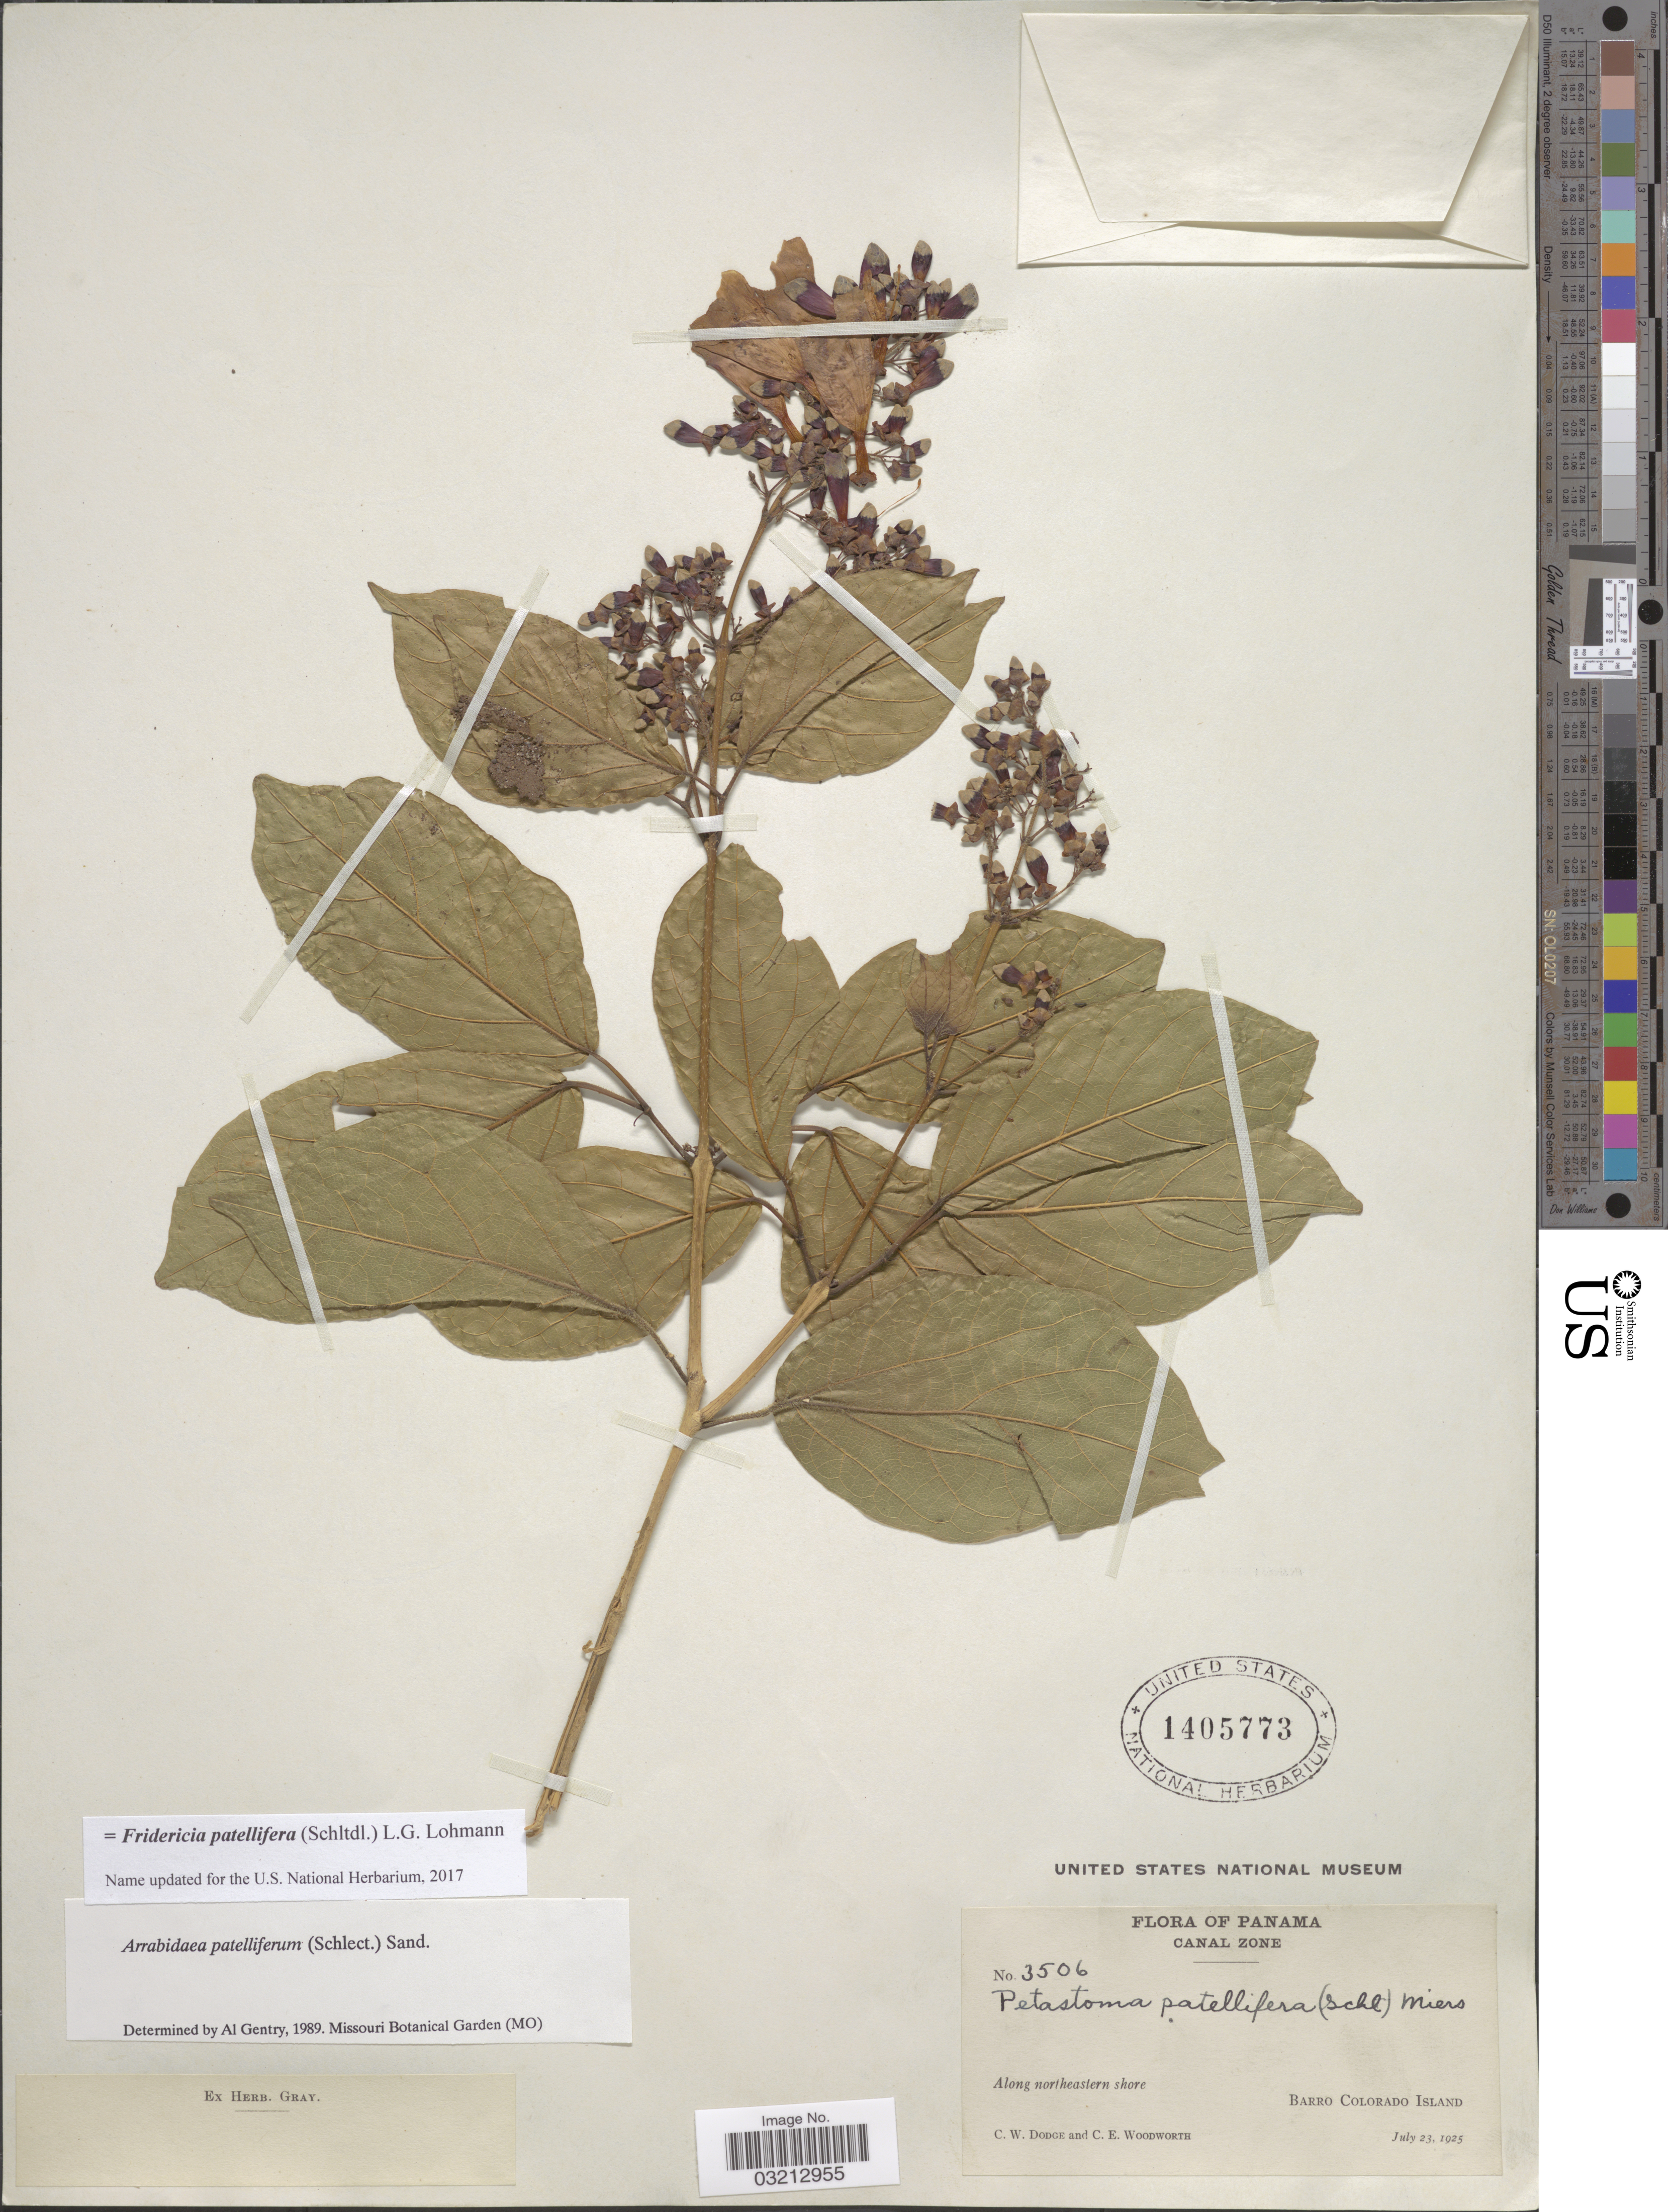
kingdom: Plantae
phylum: Tracheophyta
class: Magnoliopsida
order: Lamiales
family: Bignoniaceae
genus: Fridericia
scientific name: Fridericia patellifera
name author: (Schltdl.) L.G. Lohmann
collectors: C. Dodge & C. Woodworth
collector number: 3506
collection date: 1925-07-23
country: Panama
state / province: Panamá Oeste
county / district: Canal Zone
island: Barro Colorado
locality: Canal Zone. Along northeastern shore. Barro Colorado Island.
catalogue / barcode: US 1405773